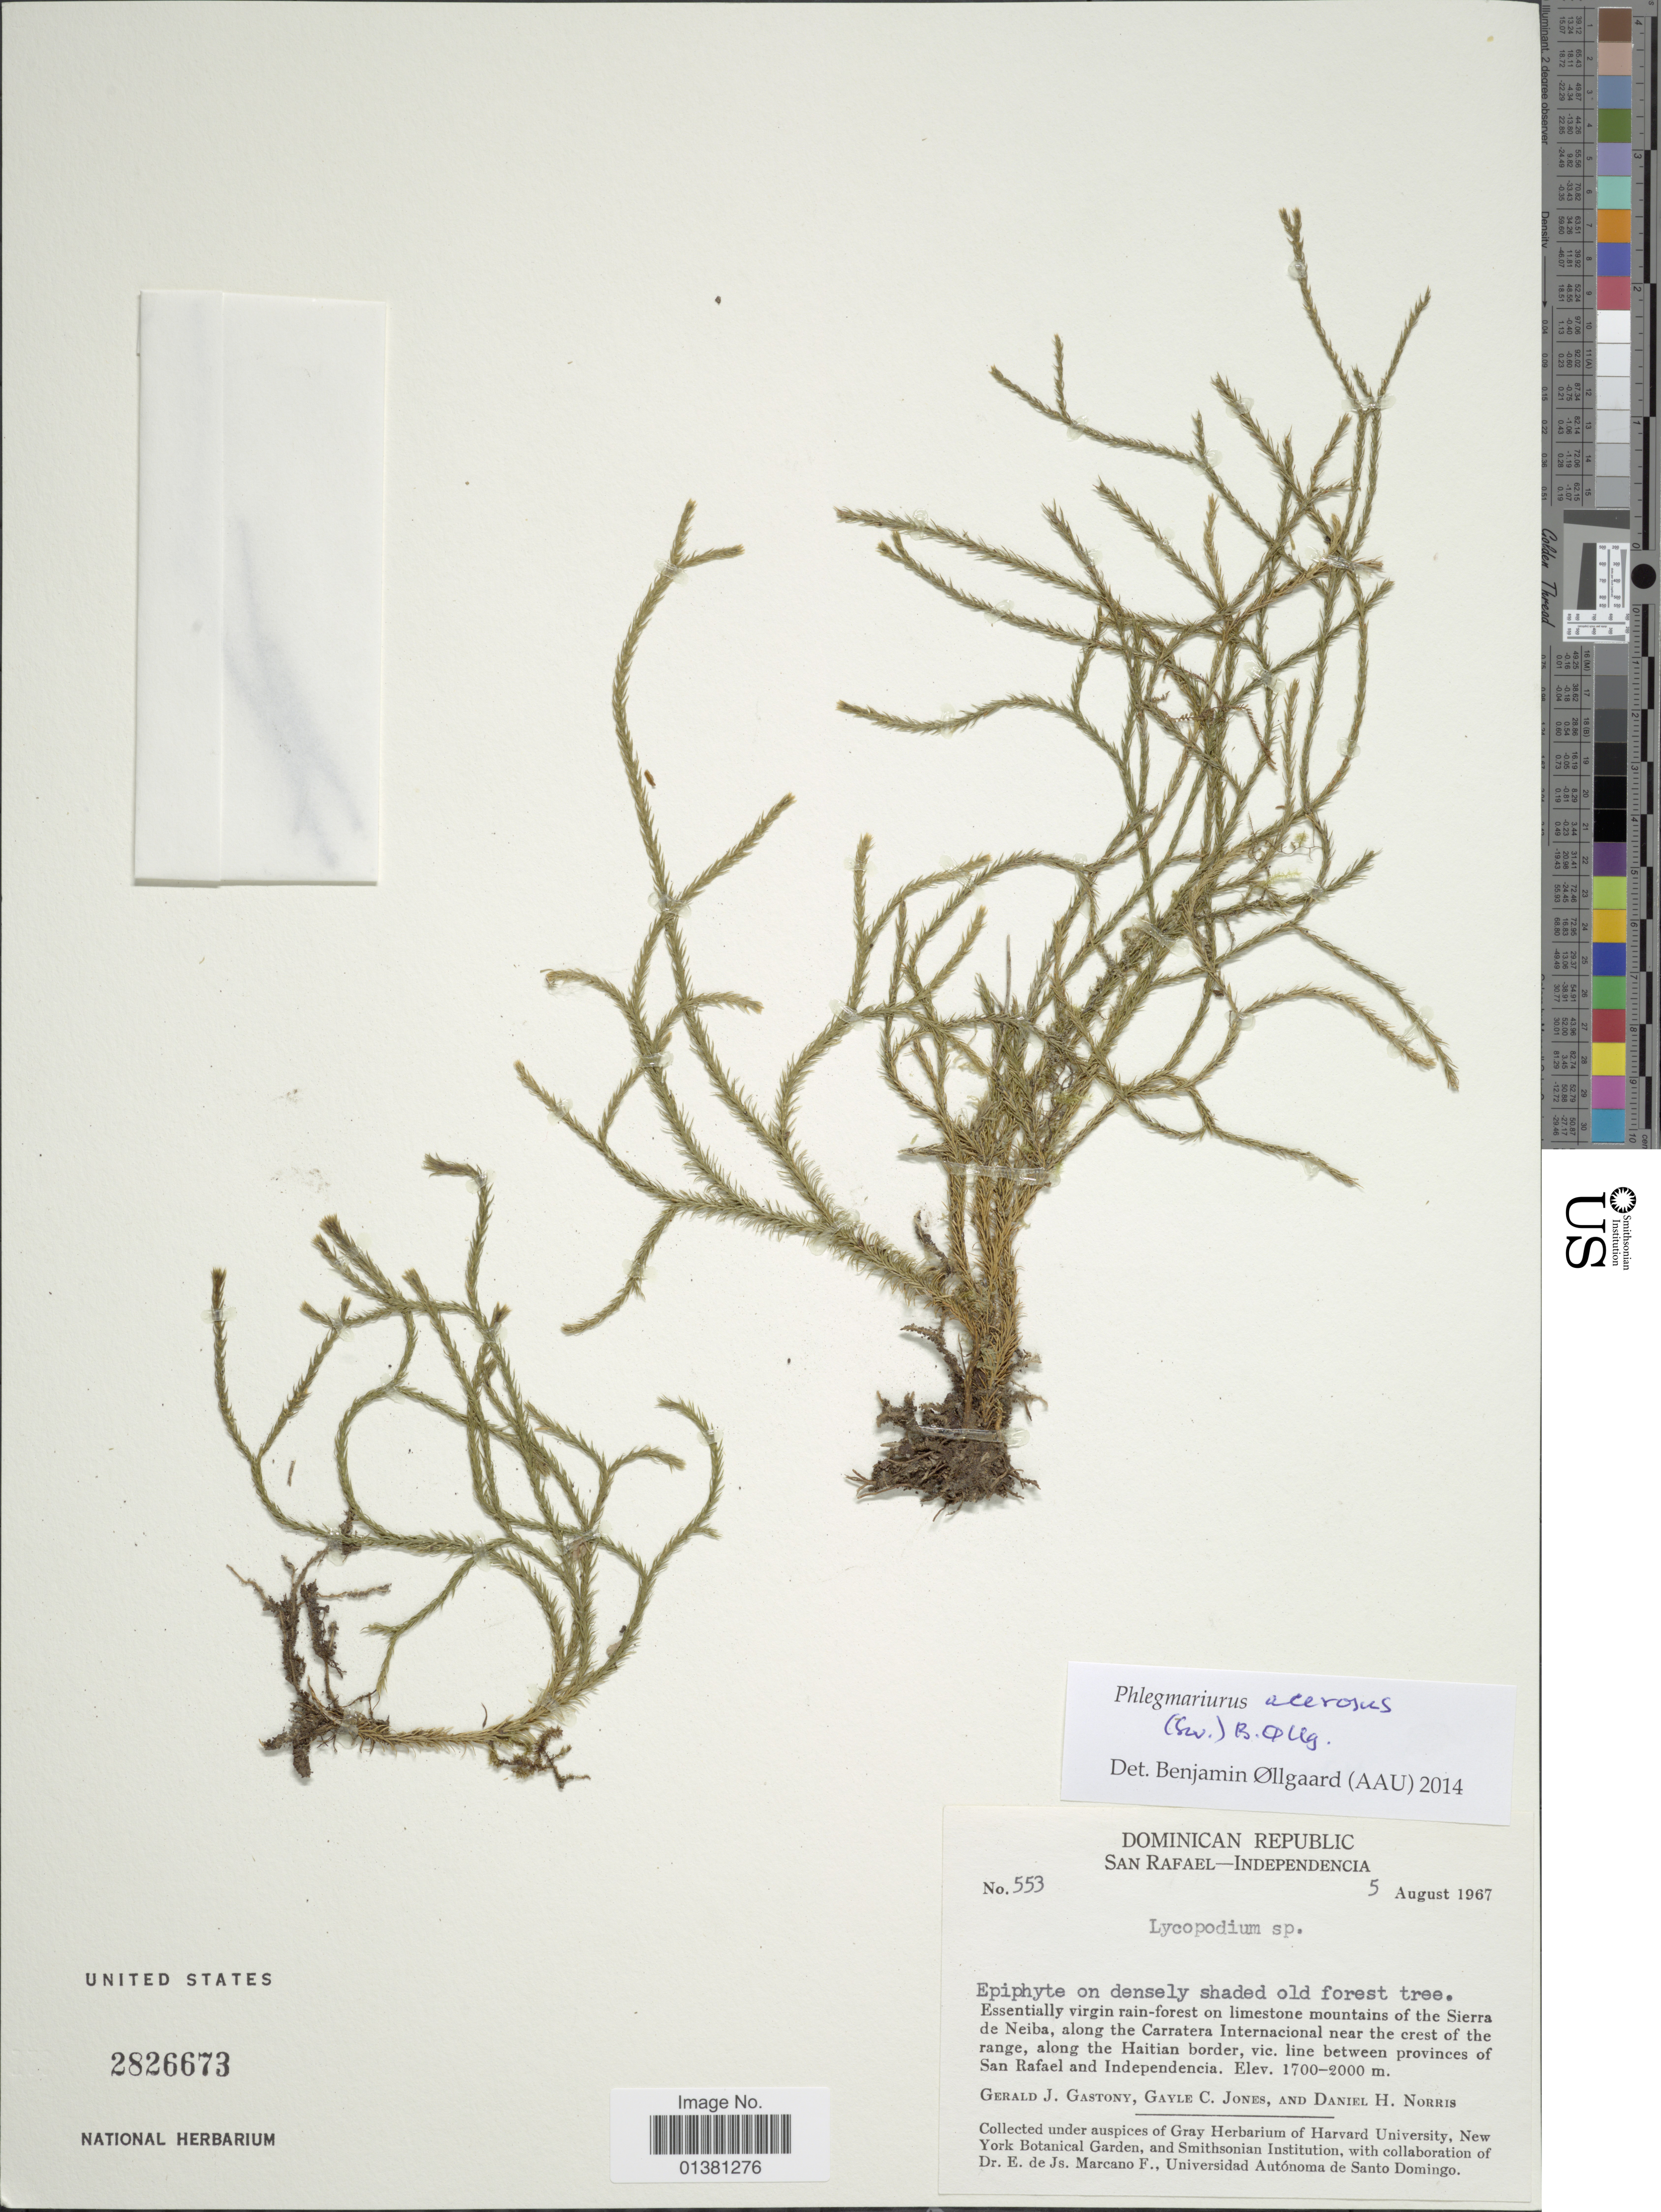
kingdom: Plantae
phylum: Tracheophyta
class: Lycopodiopsida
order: Lycopodiales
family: Lycopodiaceae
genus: Phlegmariurus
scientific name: Phlegmariurus acerosus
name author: (Sw.) B. Øllg.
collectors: G. Gastony, G. C. Jones & D. H. Norris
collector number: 553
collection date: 1967-08-05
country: Dominican Republic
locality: Essentialy virgin rain-forest on limestone mountains of the Sierra de Neiba, along the Carratera Internacional near the crest of the range, along the Haitian border, vic, line between provinces of San Rafael and Independencia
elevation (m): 1700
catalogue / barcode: US 2826673